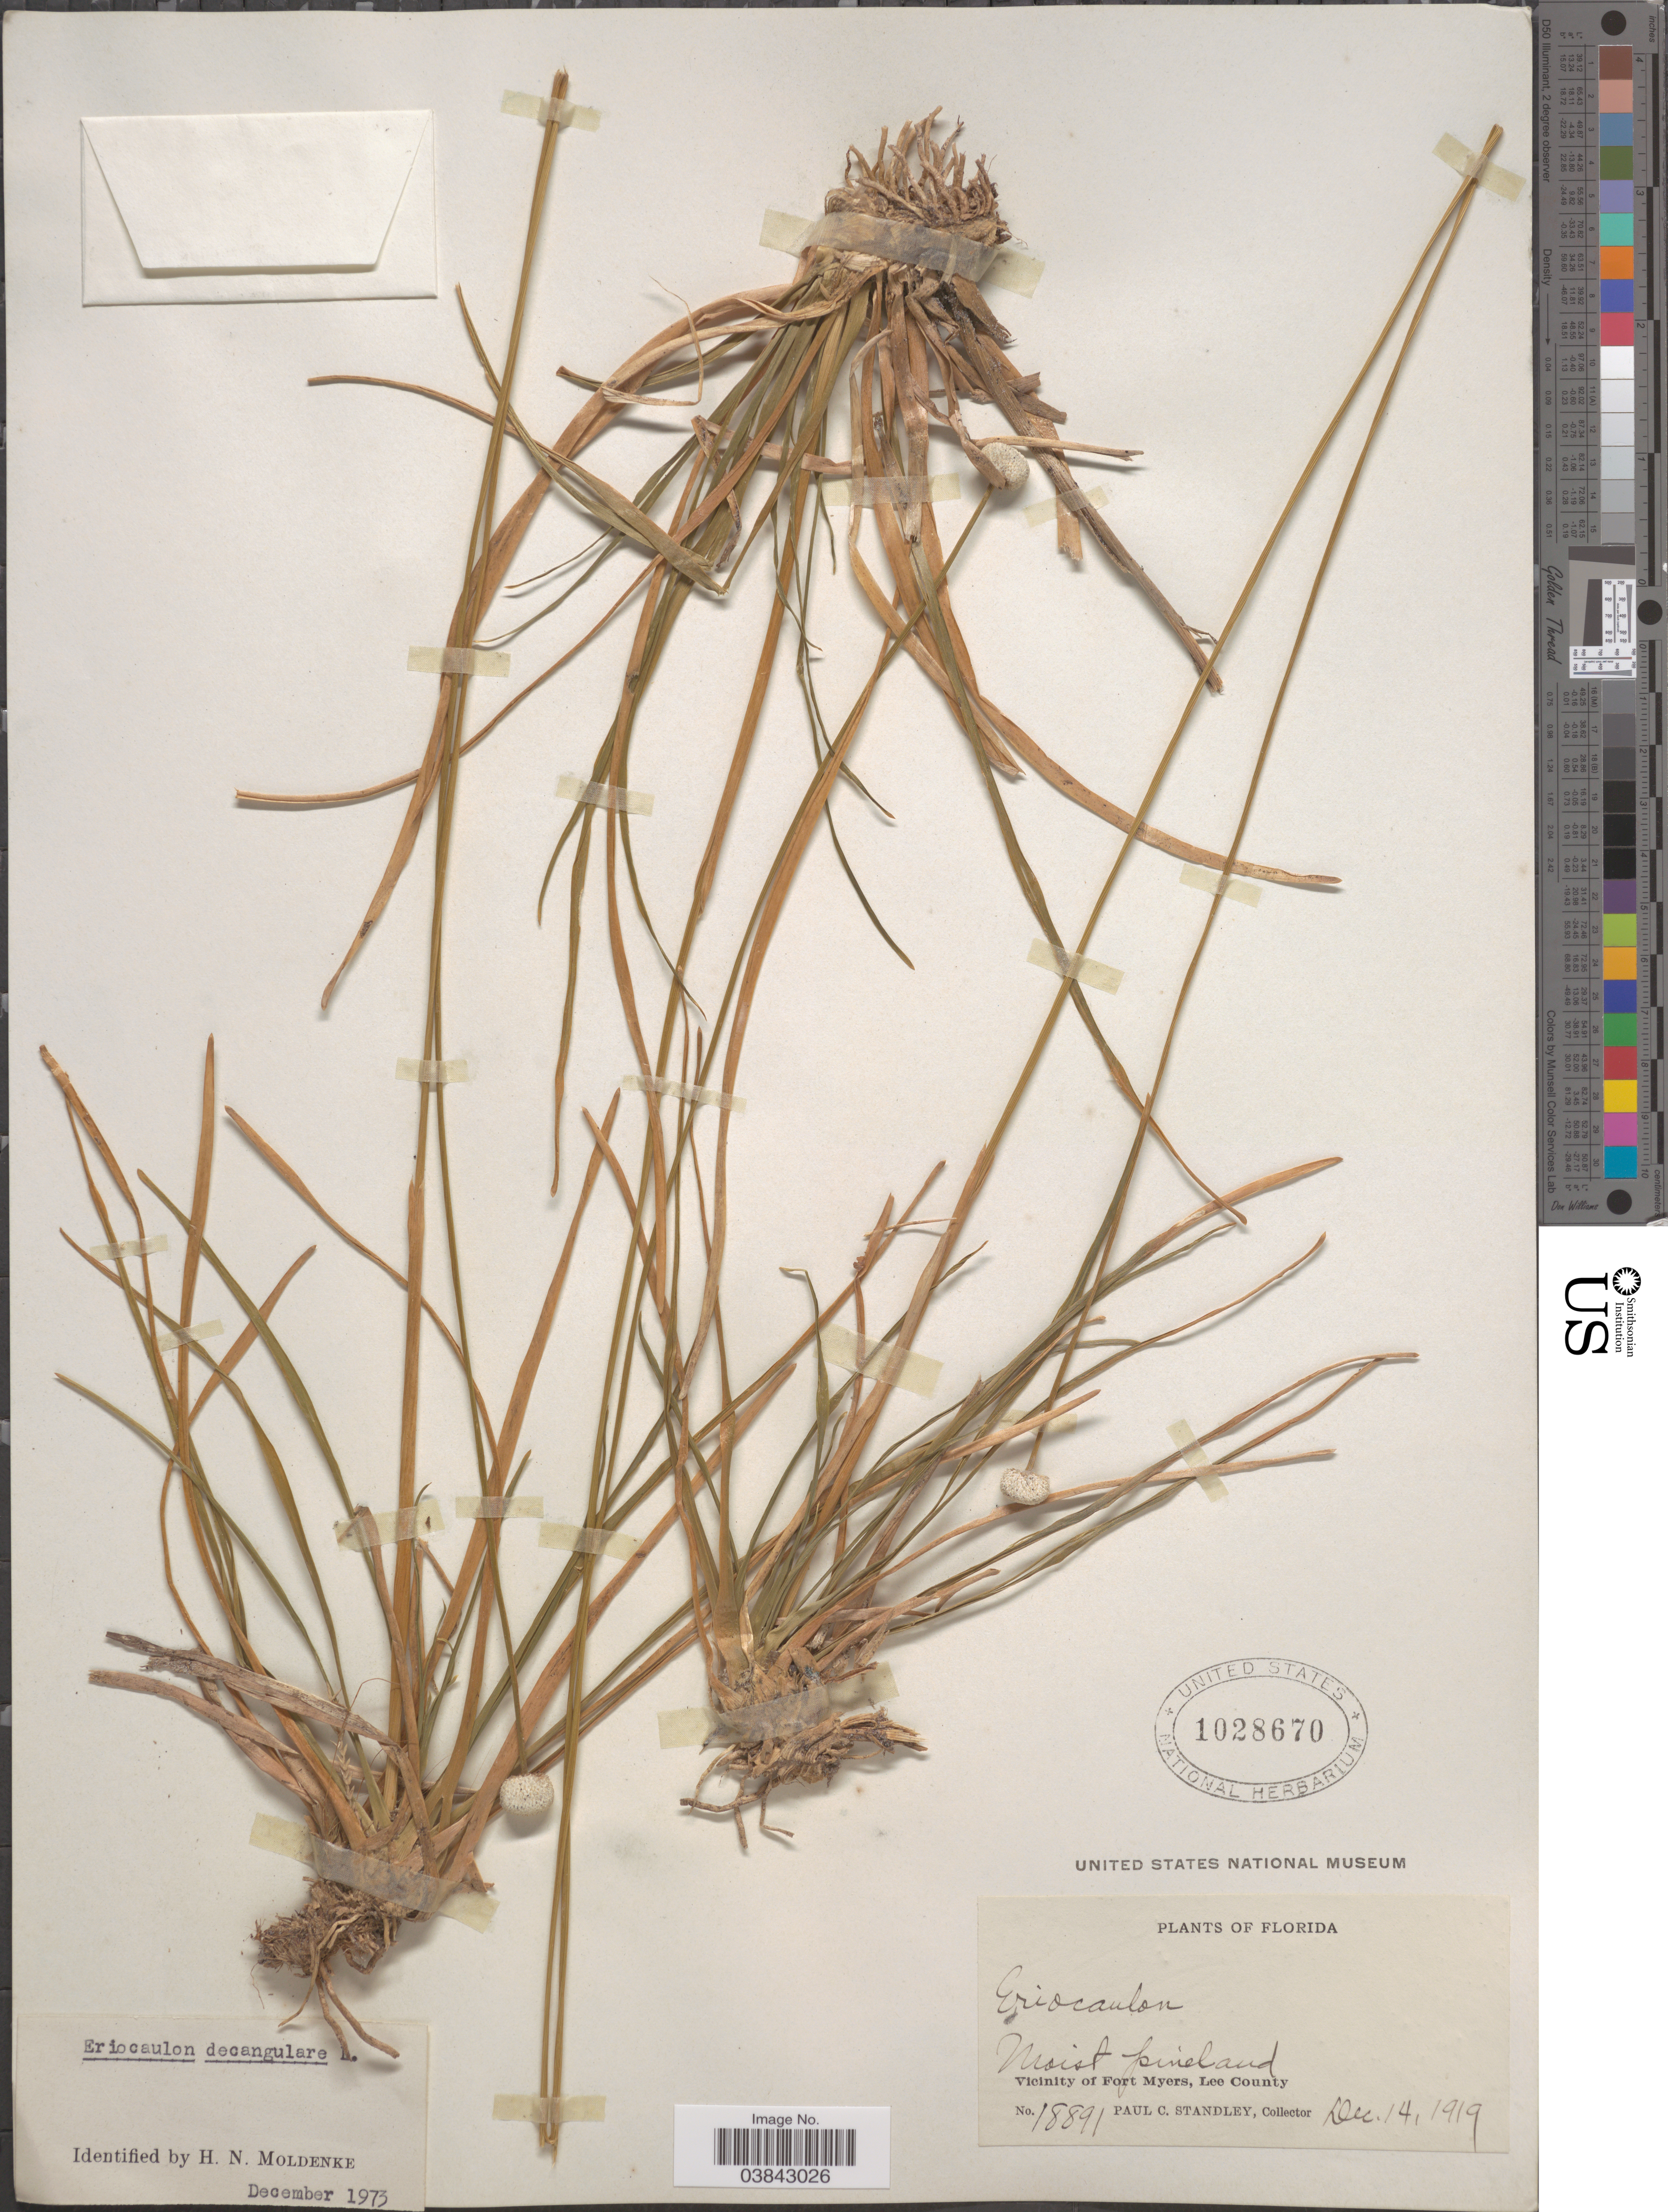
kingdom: Plantae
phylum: Tracheophyta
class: Liliopsida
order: Poales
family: Eriocaulaceae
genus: Eriocaulon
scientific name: Eriocaulon decangulare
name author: L.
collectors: P. C. Standley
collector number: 18891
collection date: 1919-12-14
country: United States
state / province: Florida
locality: Vicinity of Fort Myers, Lee County.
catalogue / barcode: US 1028670